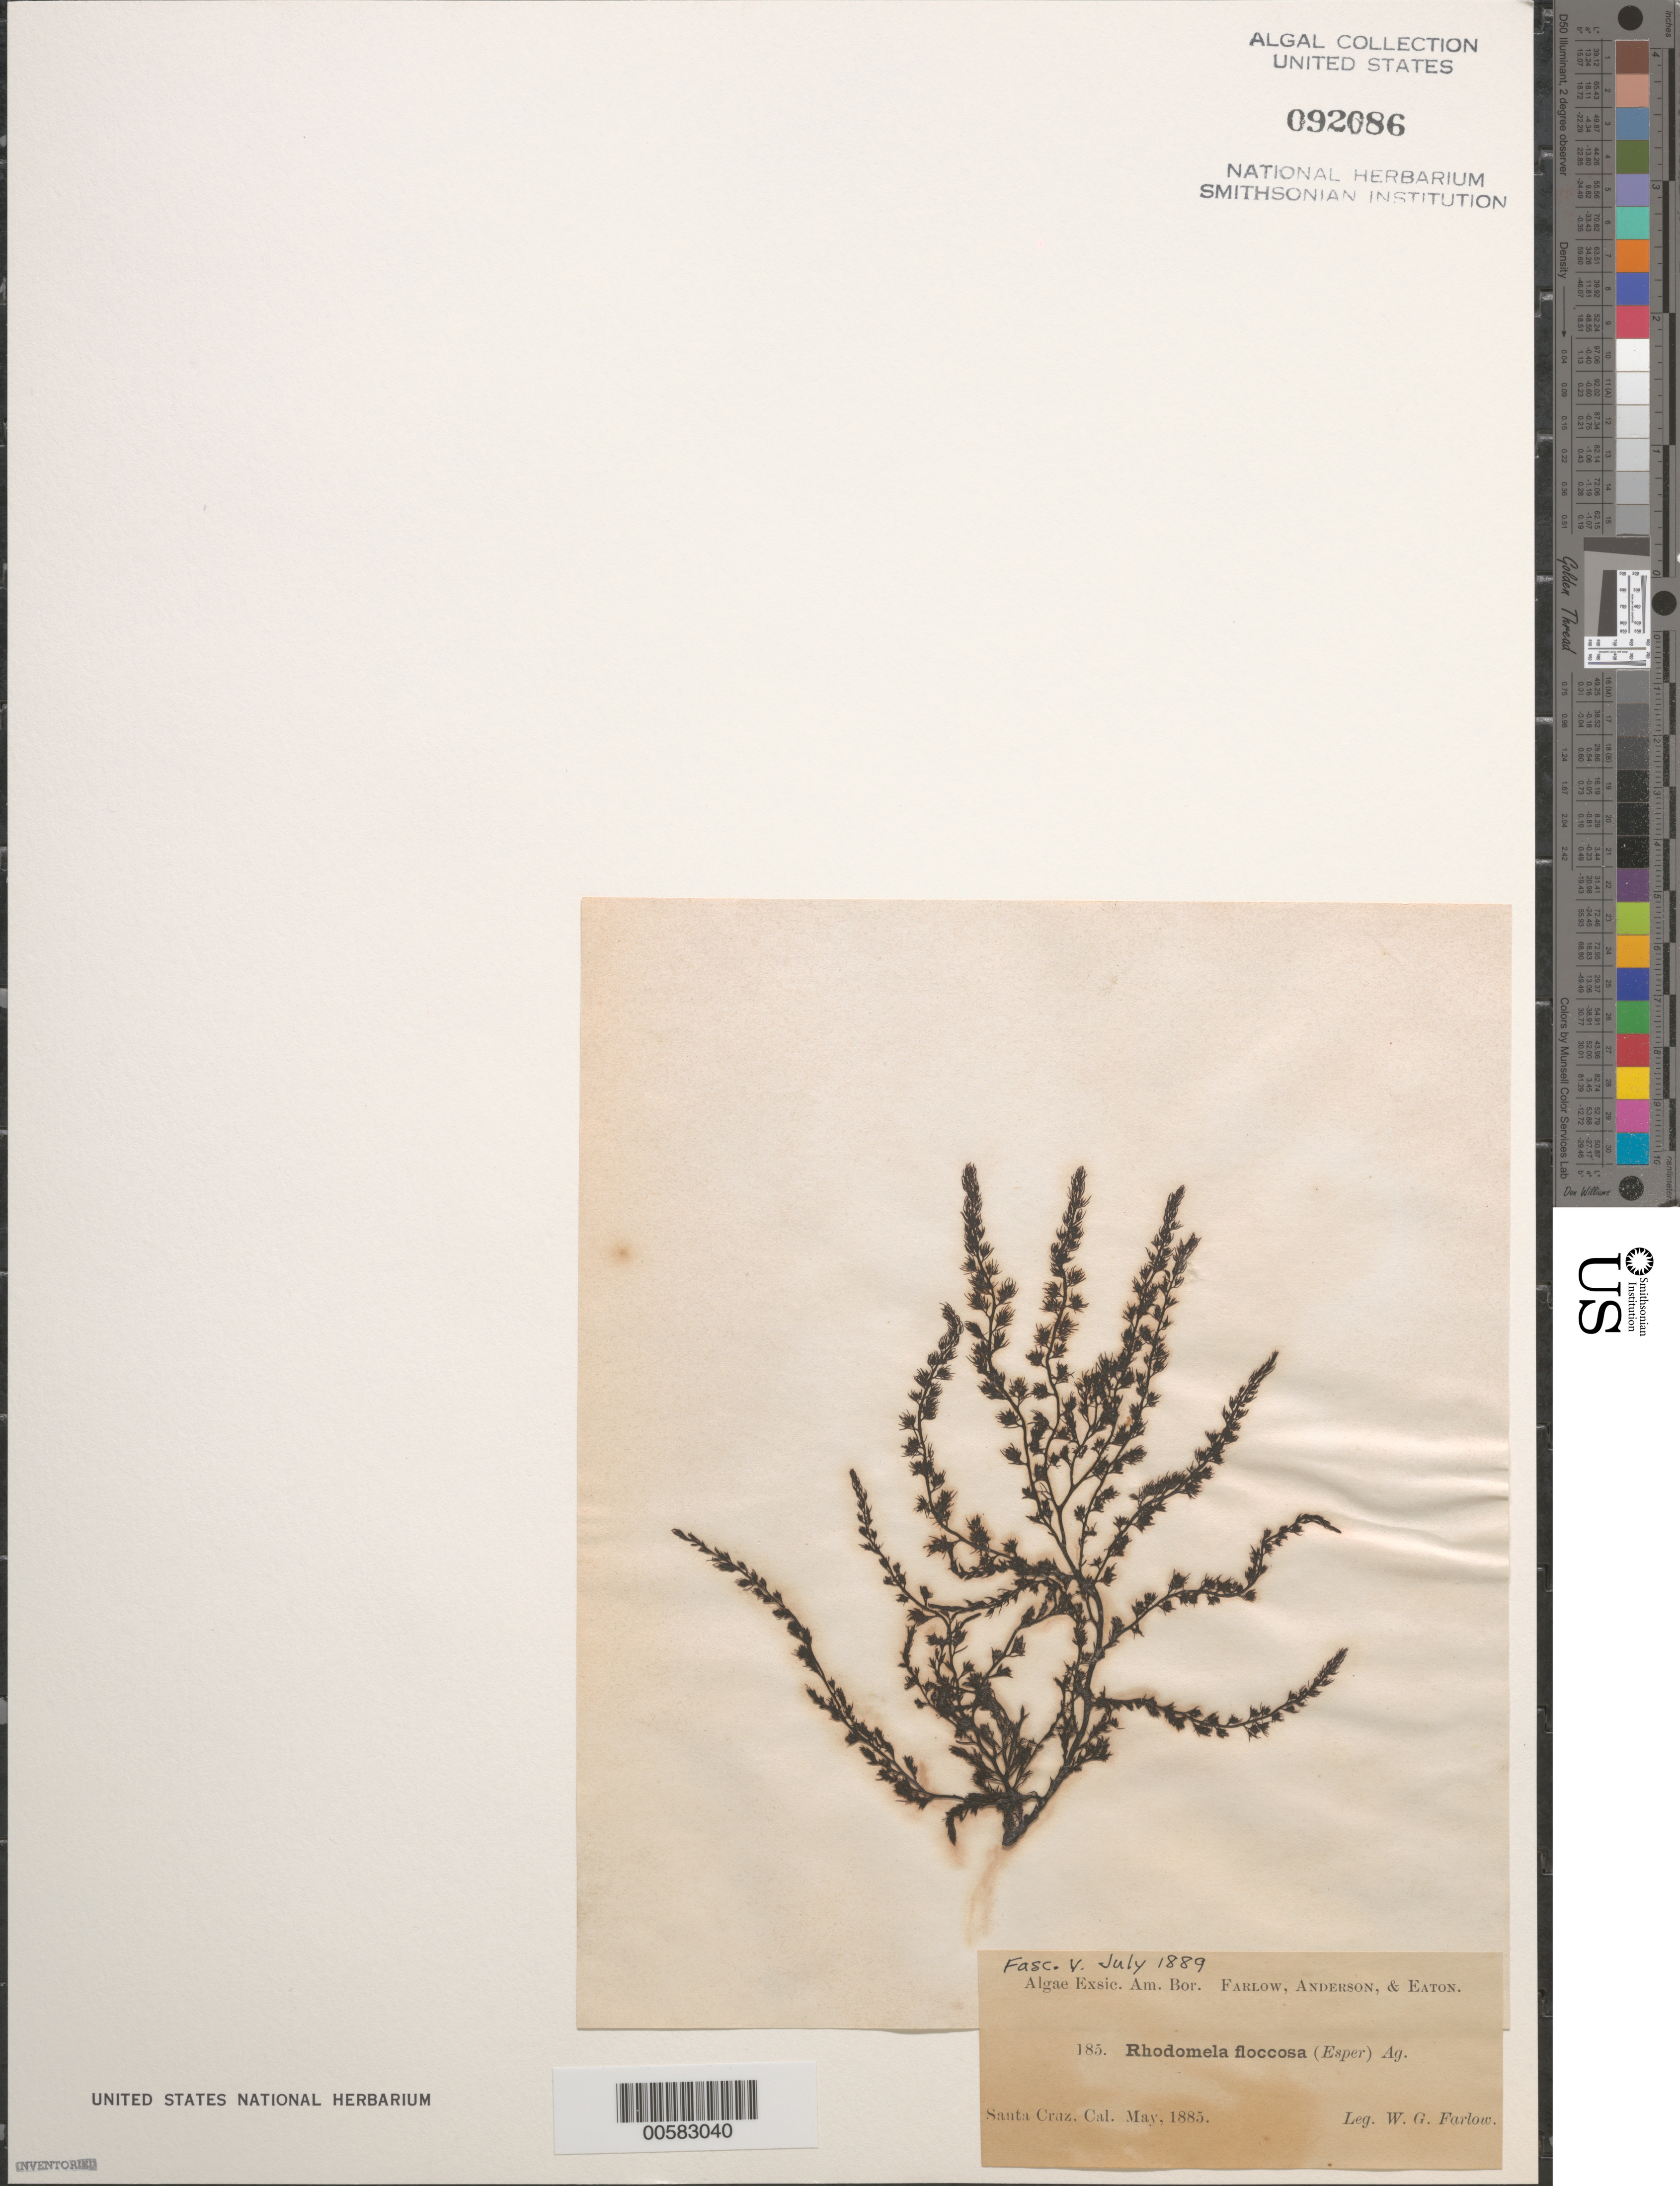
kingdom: Plantae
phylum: Rhodophyta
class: Florideophyceae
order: Ceramiales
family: Rhodomelaceae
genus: Odonthalia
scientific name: Odonthalia floccosa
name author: (Esper) Falkenb.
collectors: W. G. Farlow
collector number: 185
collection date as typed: May 1885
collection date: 1885-05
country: United States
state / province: California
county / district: Santa Cruz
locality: Santa Cruz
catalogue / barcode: US 92086